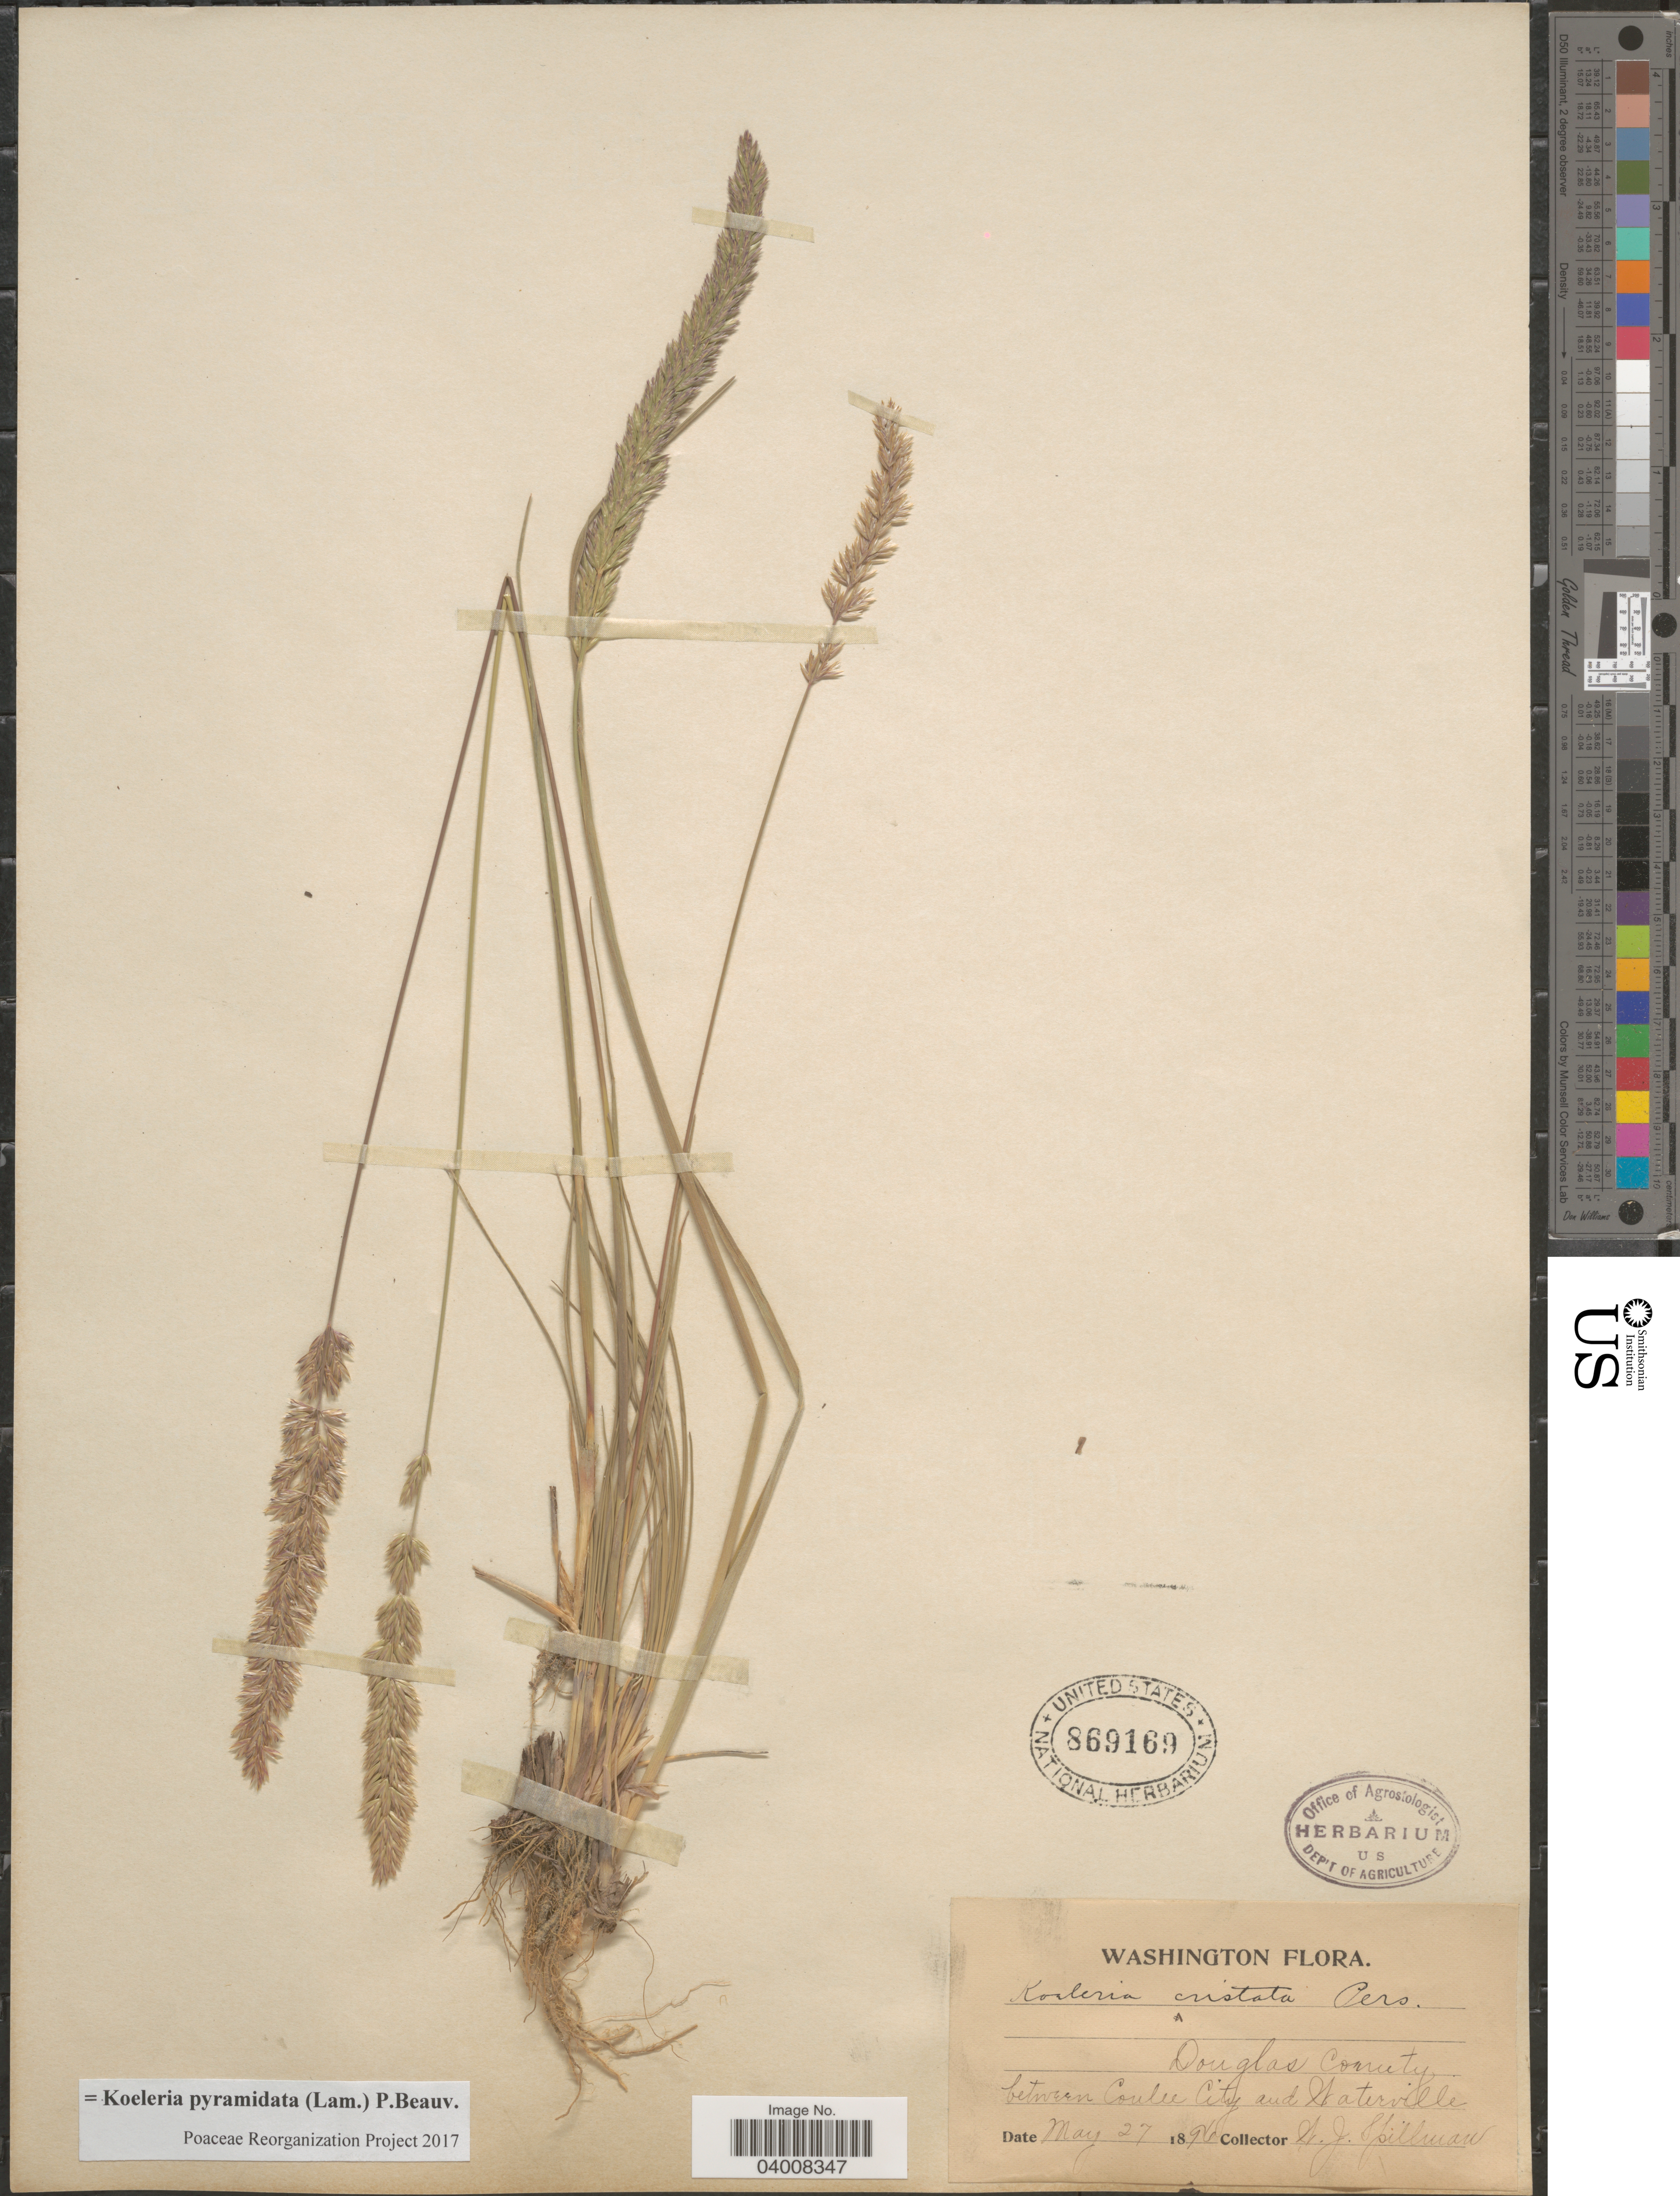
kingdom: Plantae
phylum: Tracheophyta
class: Liliopsida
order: Poales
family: Poaceae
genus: Koeleria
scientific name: Koeleria pyramidata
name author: (Lam.) P. Beauv.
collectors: W. Spillman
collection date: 1896-05-27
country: United States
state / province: Washington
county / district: Douglas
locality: Douglas County, between Coulee City and Waterville.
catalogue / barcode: US 869169